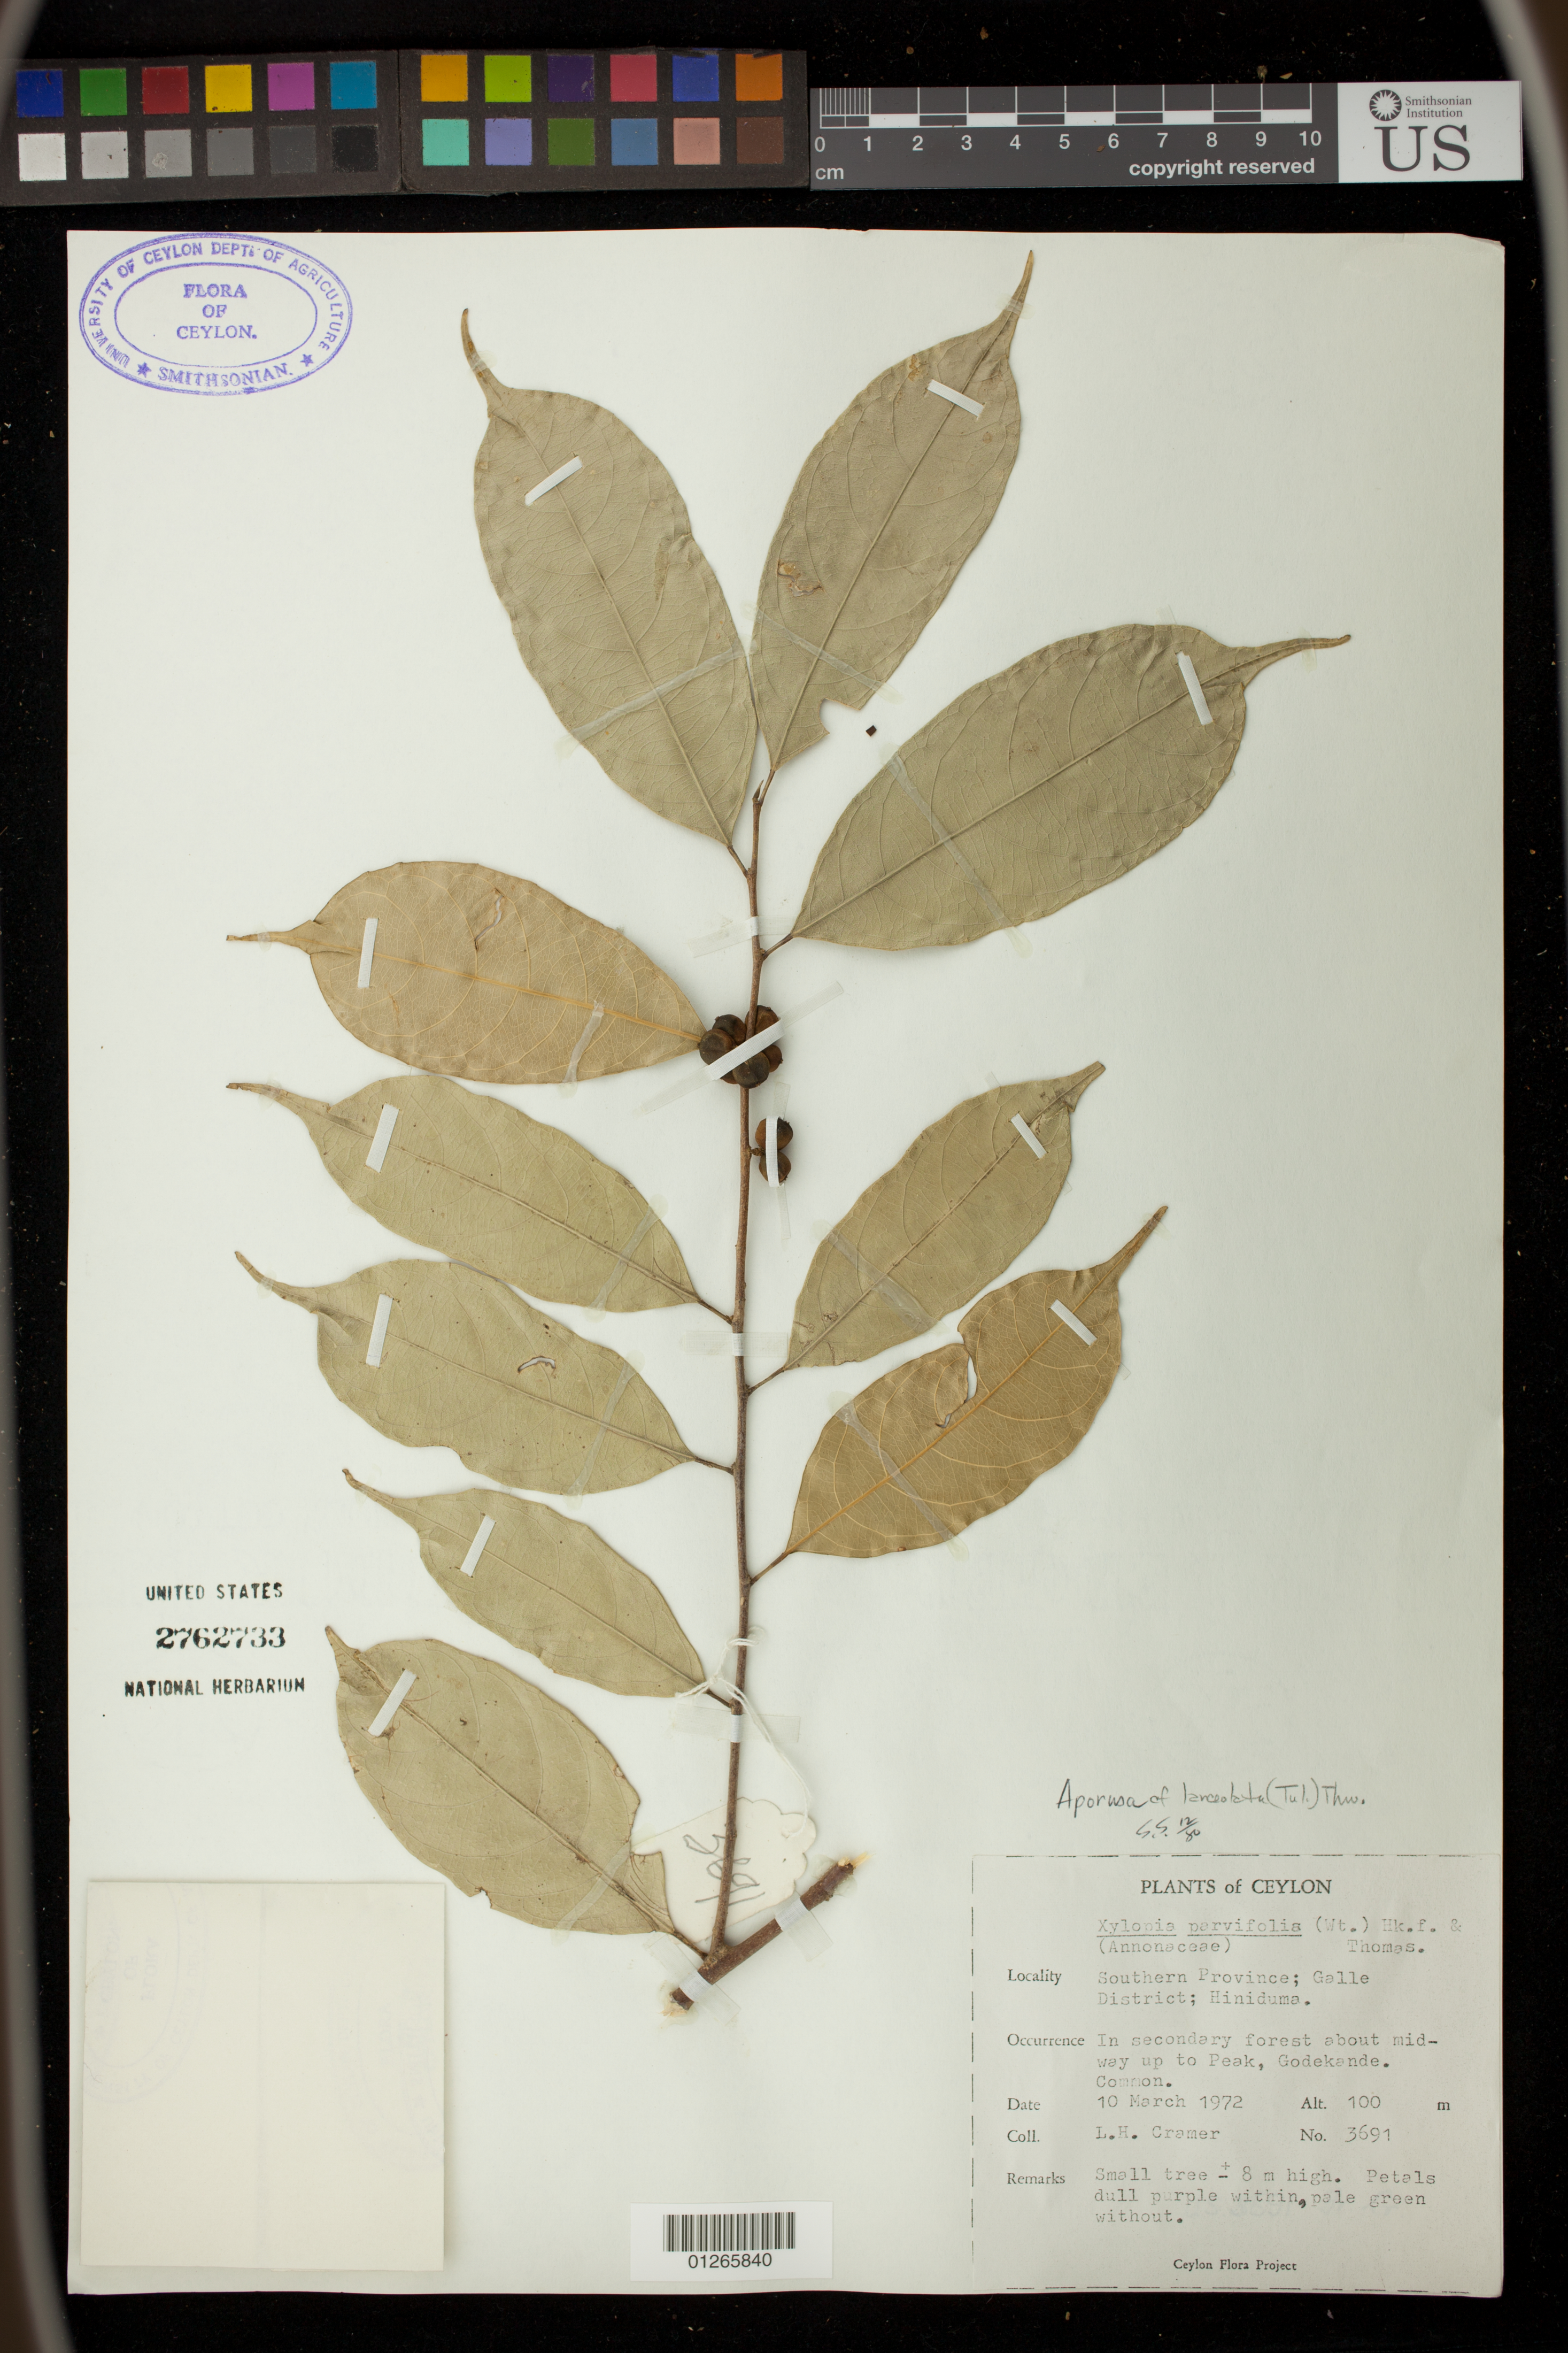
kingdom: Plantae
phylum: Tracheophyta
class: Magnoliopsida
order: Malpighiales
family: Phyllanthaceae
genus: Aporosa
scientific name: Aporosa lanceolata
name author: Müll. Arg.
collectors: L. H. Cramer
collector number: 3691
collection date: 1972-03-10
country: Sri Lanka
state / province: Southern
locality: Galle District; Hiniduma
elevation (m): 100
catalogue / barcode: US 2762733